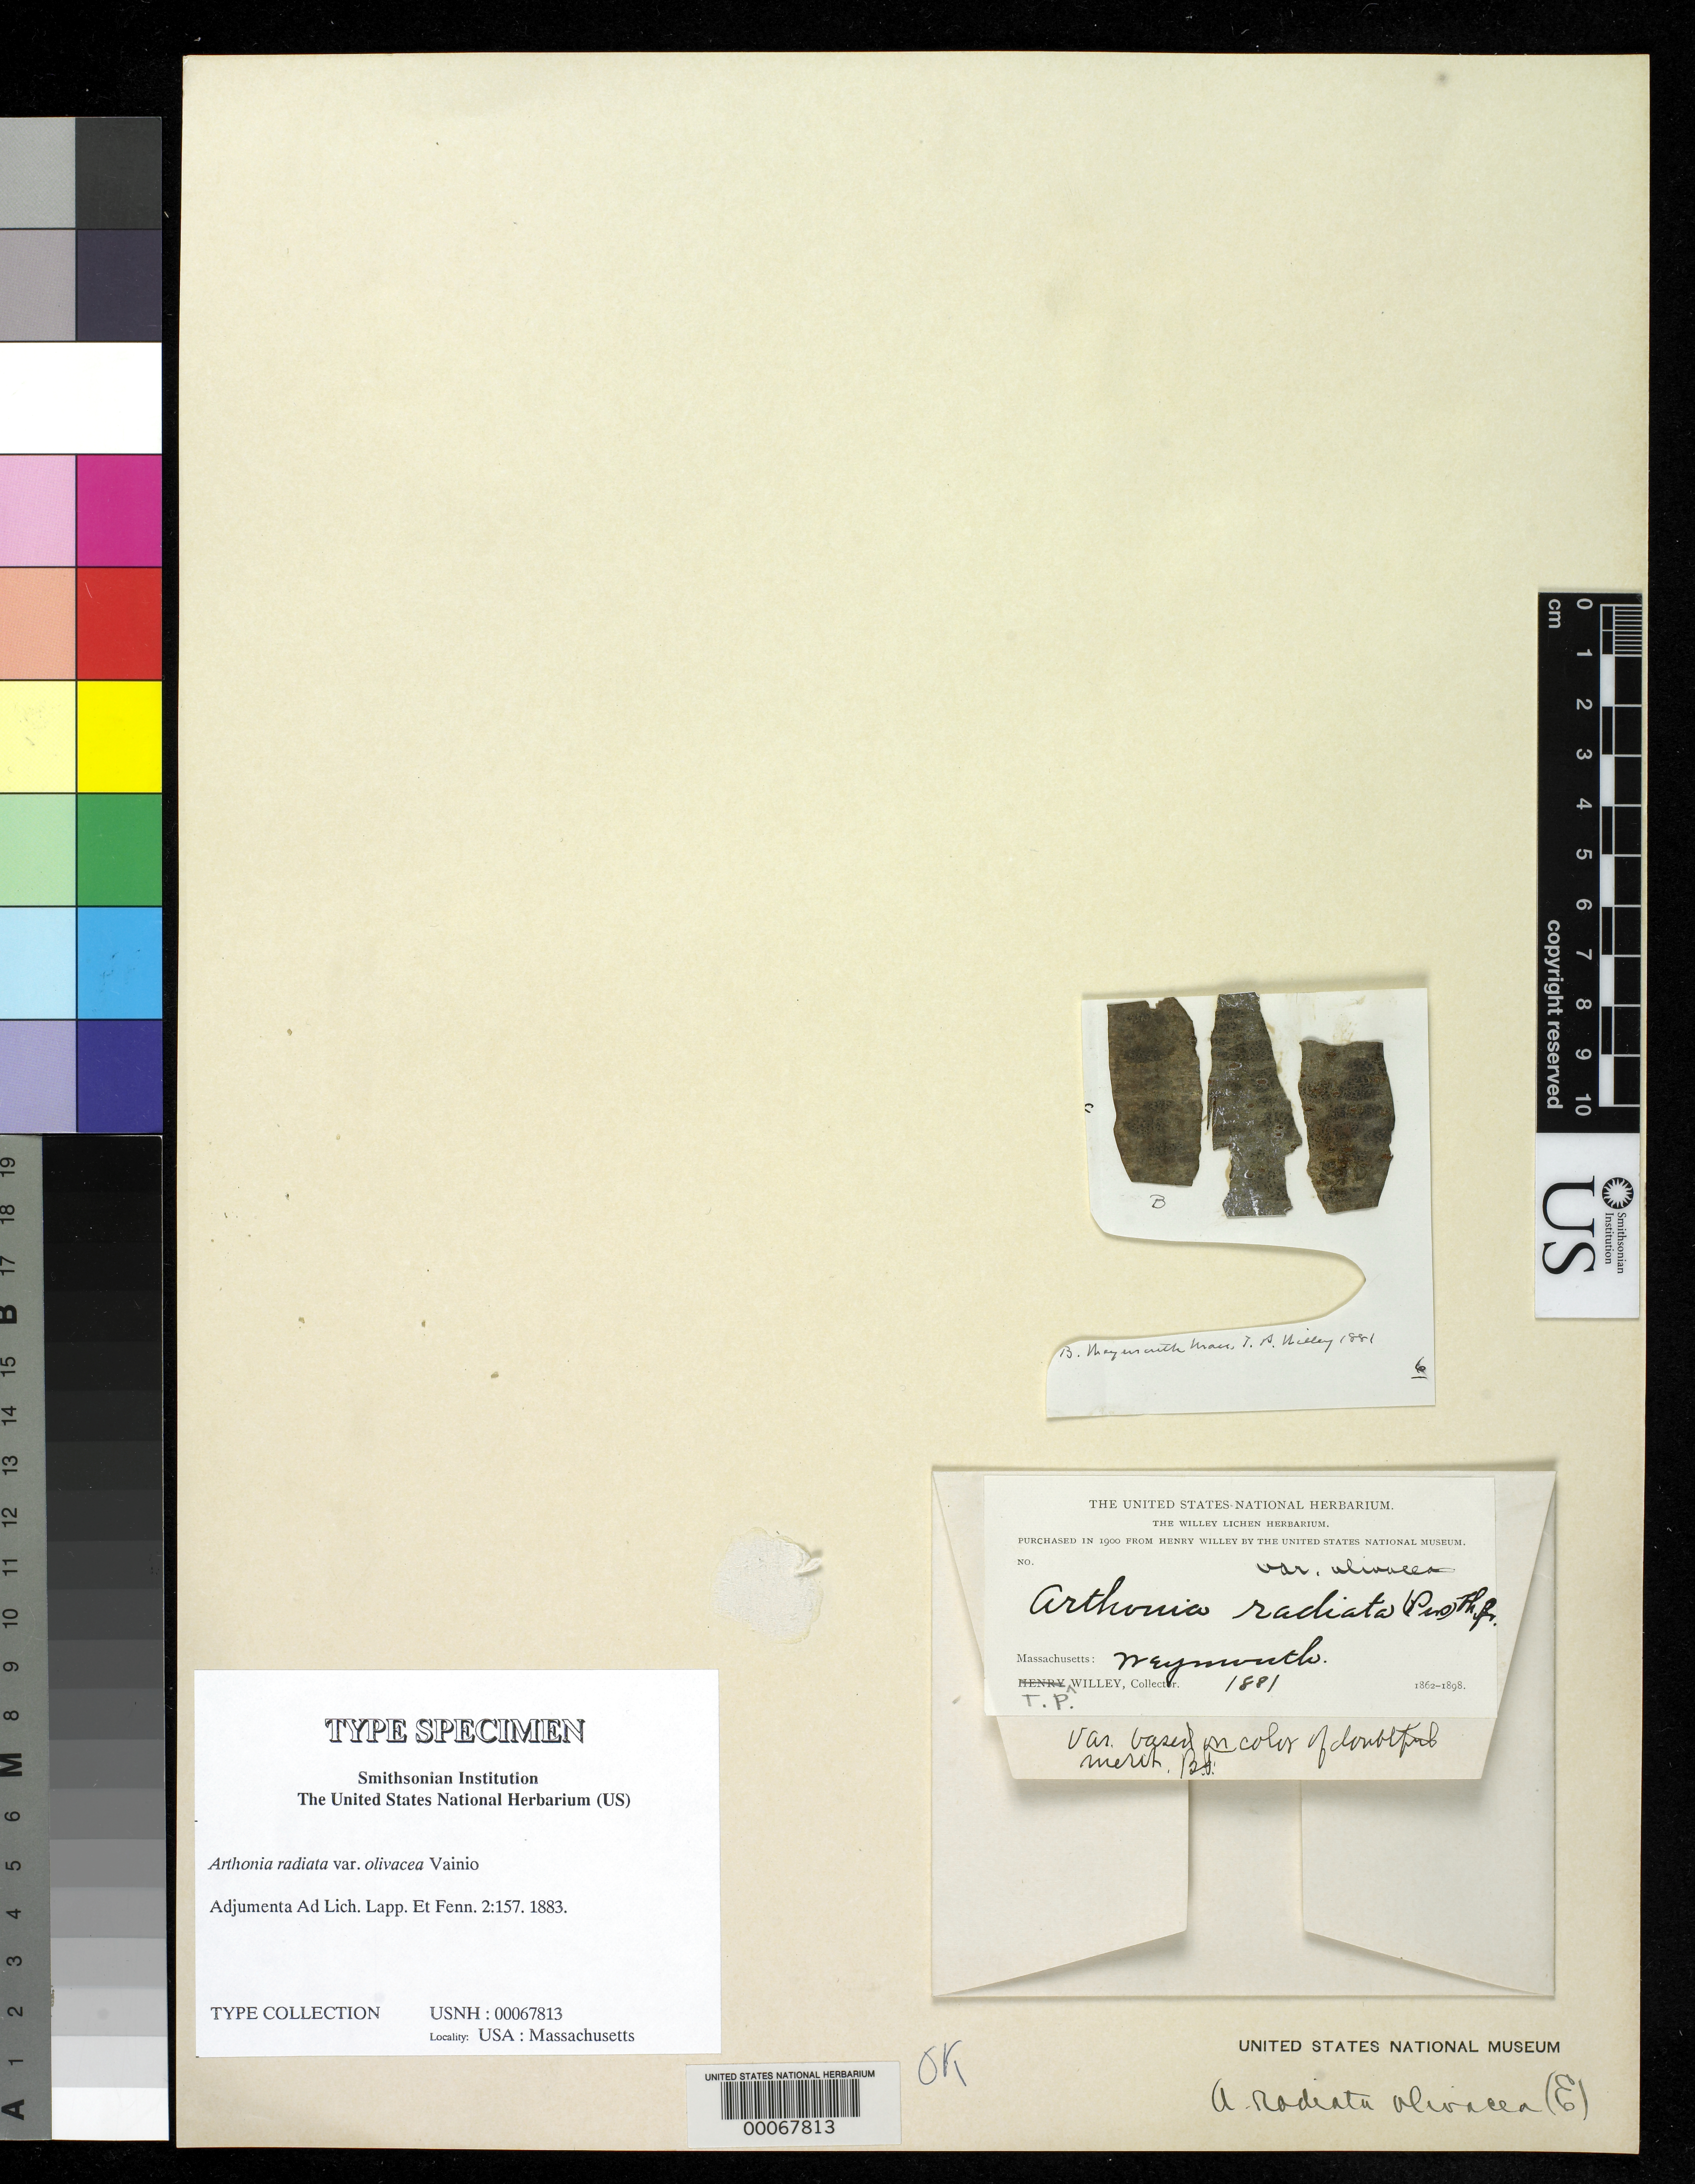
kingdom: Fungi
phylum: Ascomycota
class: Arthoniomycetes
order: Arthoniales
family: Arthoniaceae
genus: Arthonia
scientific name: Arthonia radiata var. olivacea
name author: Vain.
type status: Type Collection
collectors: H. Willey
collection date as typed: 1881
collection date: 1881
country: United States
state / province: Massachusetts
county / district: Norfolk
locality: Weymouth.